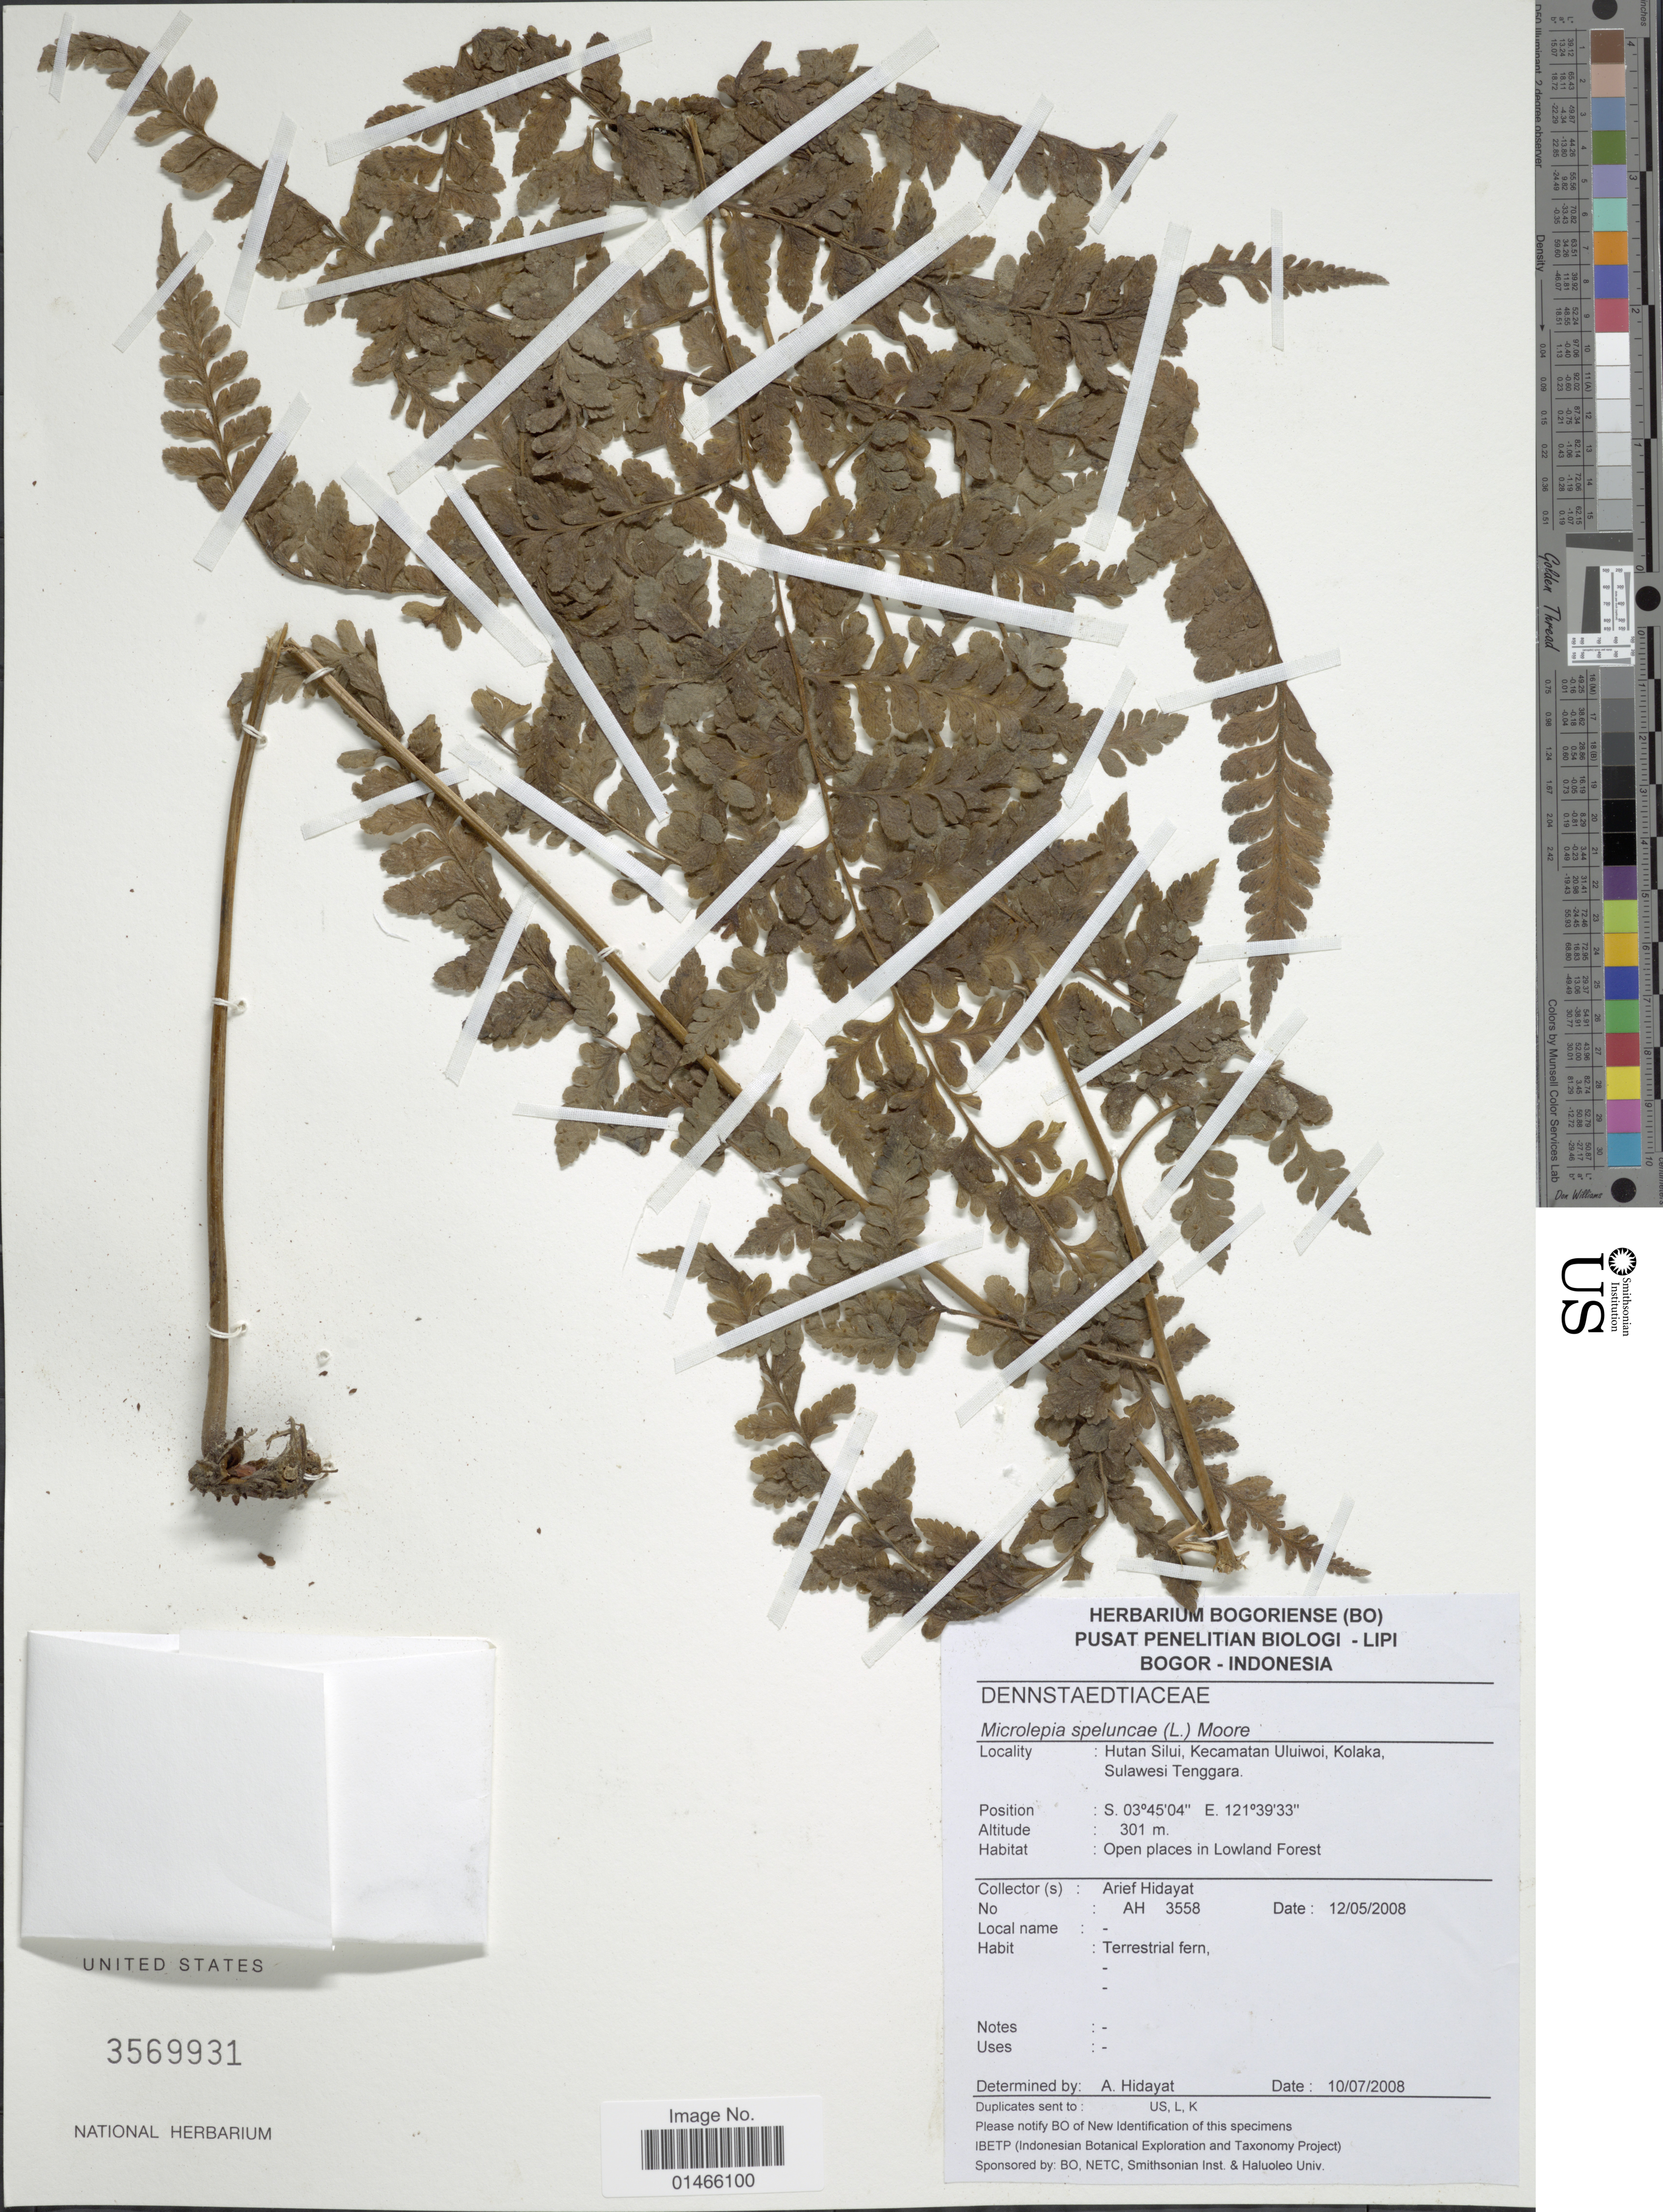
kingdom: Plantae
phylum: Tracheophyta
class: Polypodiopsida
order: Polypodiales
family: Dennstaedtiaceae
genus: Microlepia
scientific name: Microlepia speluncae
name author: (L.) T. Moore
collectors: A. Hidayat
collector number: AH 3558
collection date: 2008-05-12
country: Indonesia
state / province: Sulawesi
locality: Hutan Silui, Kecamatan Uluiwoi, Kolaka, Sulawesi Tenggara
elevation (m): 301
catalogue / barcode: US 3569931